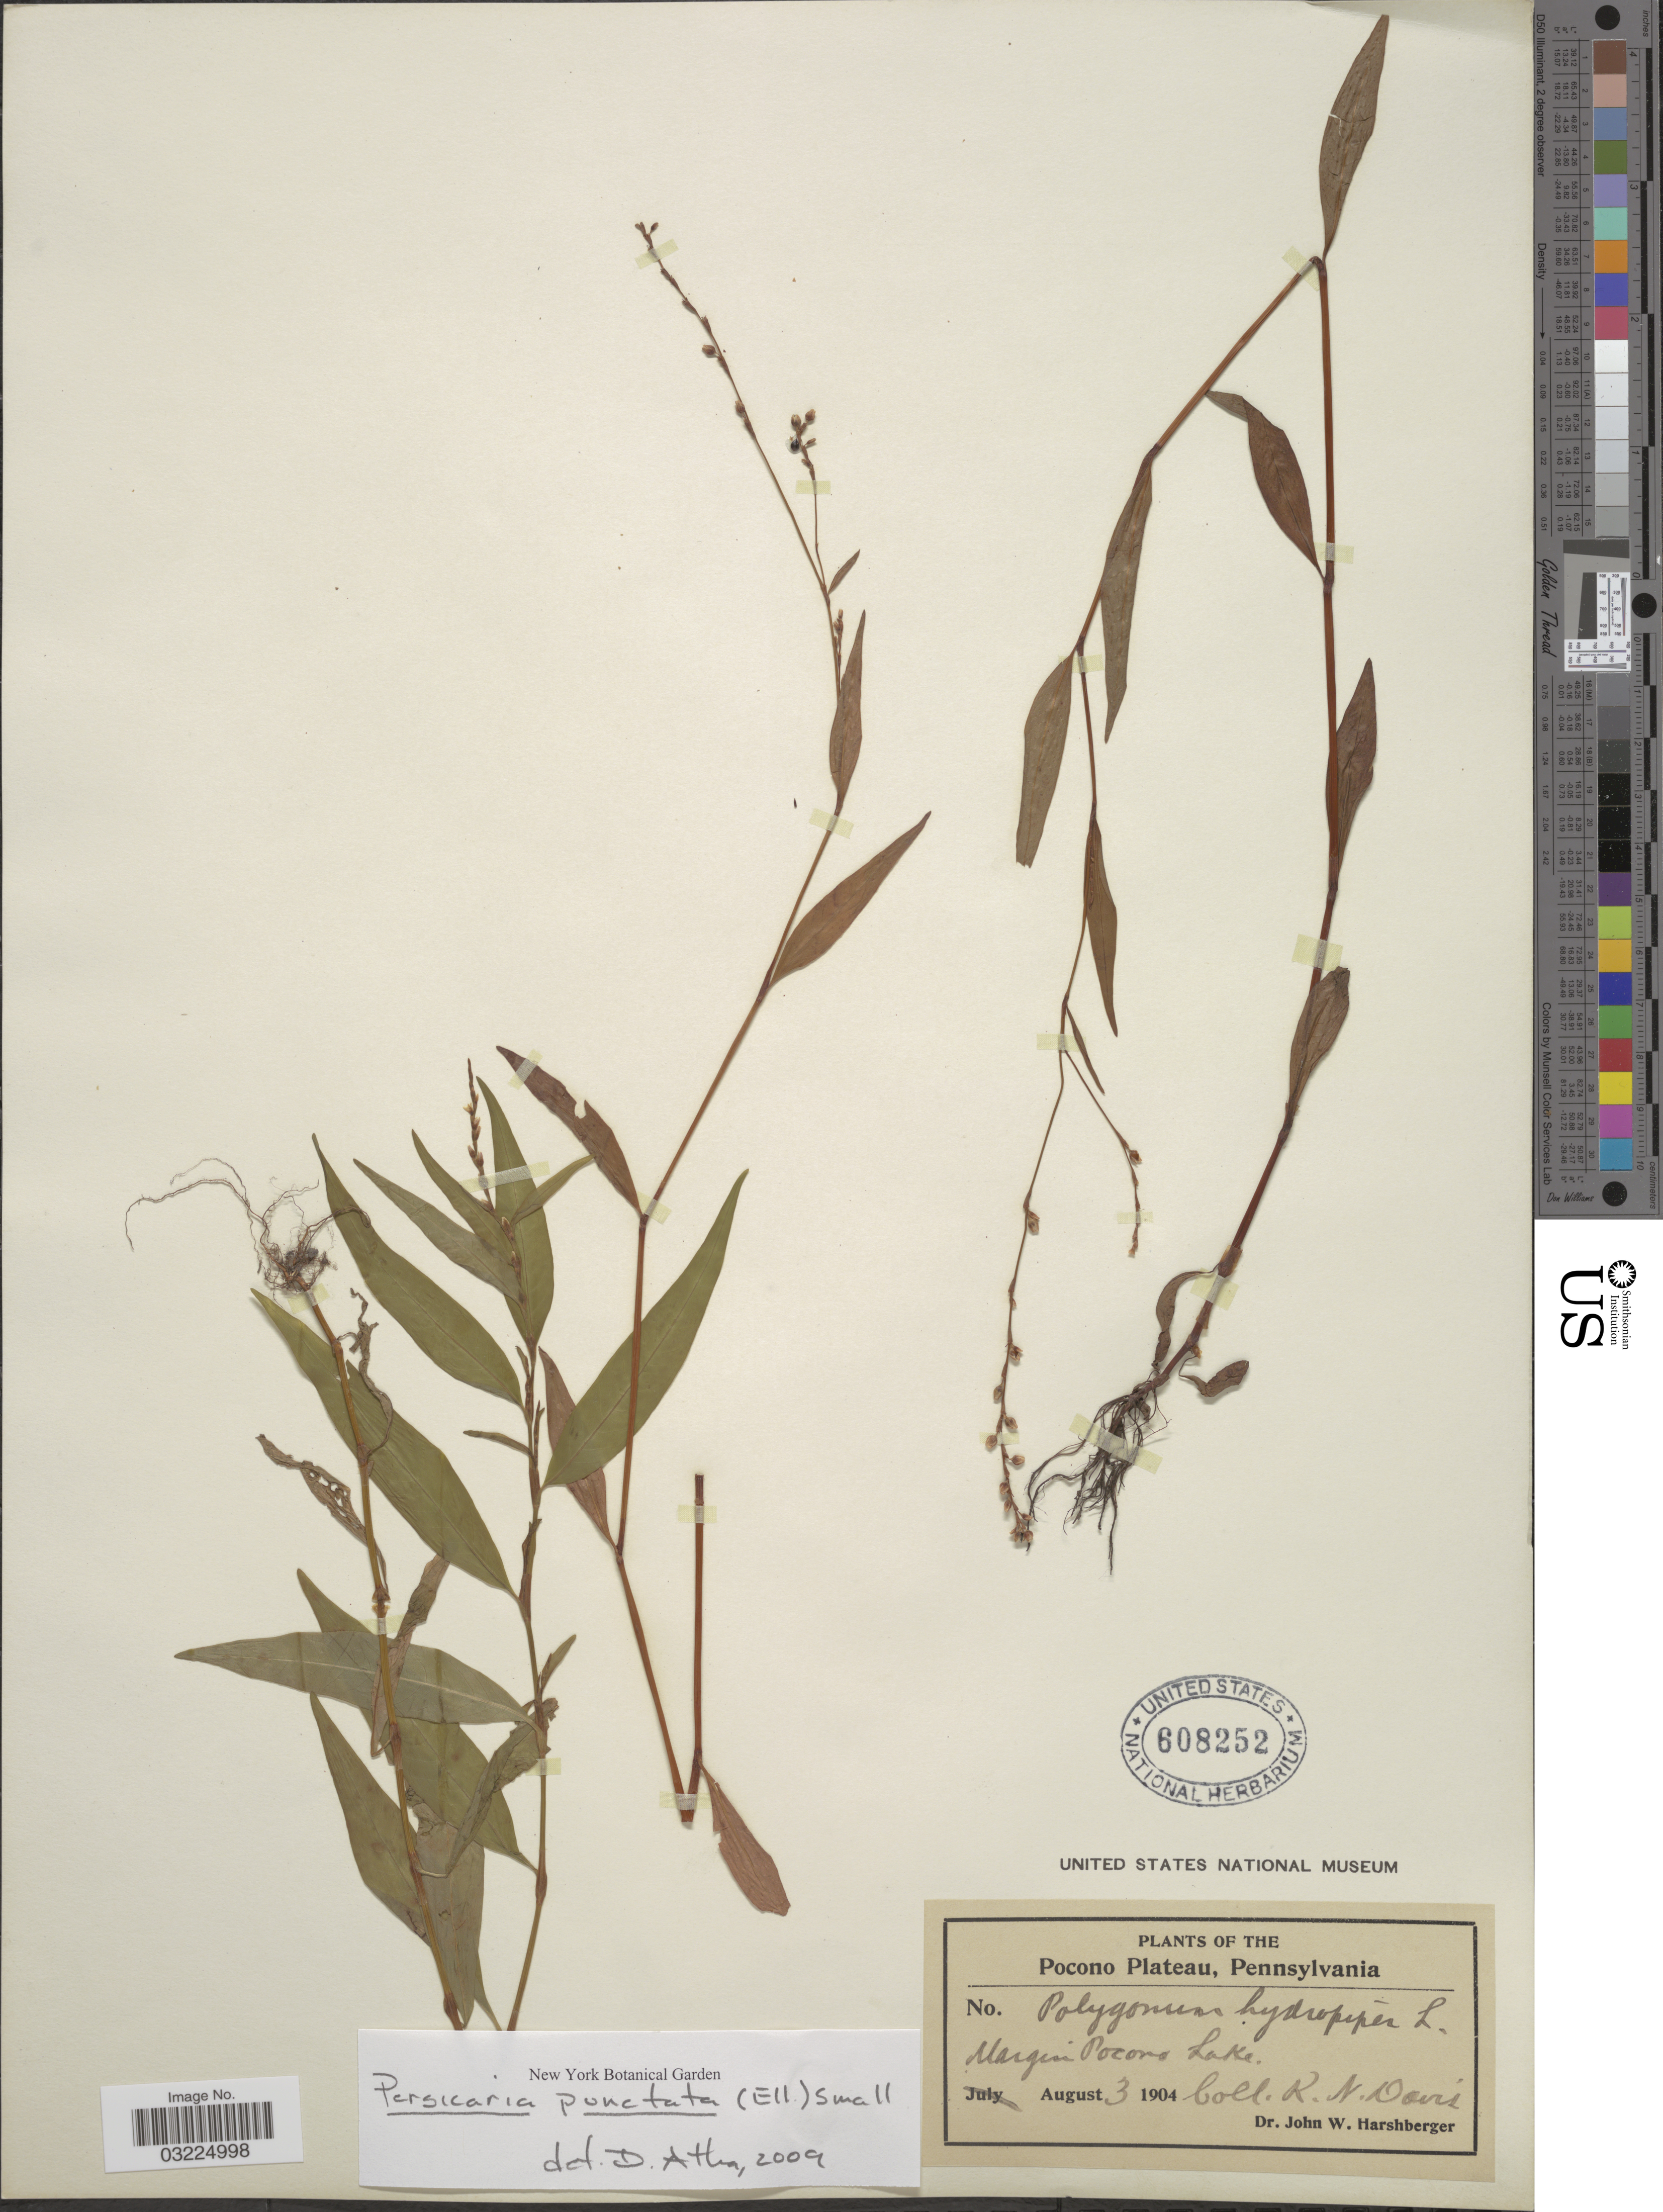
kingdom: Plantae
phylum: Tracheophyta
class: Magnoliopsida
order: Caryophyllales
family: Polygonaceae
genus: Persicaria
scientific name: Persicaria punctata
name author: (Elliott) Small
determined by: Atha, D. E.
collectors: R. Davis & J. W. Harshberger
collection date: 1904-08-03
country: United States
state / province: Pennsylvania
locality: Pocono Plateau. Margin Pocono Lake.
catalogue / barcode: US 608252